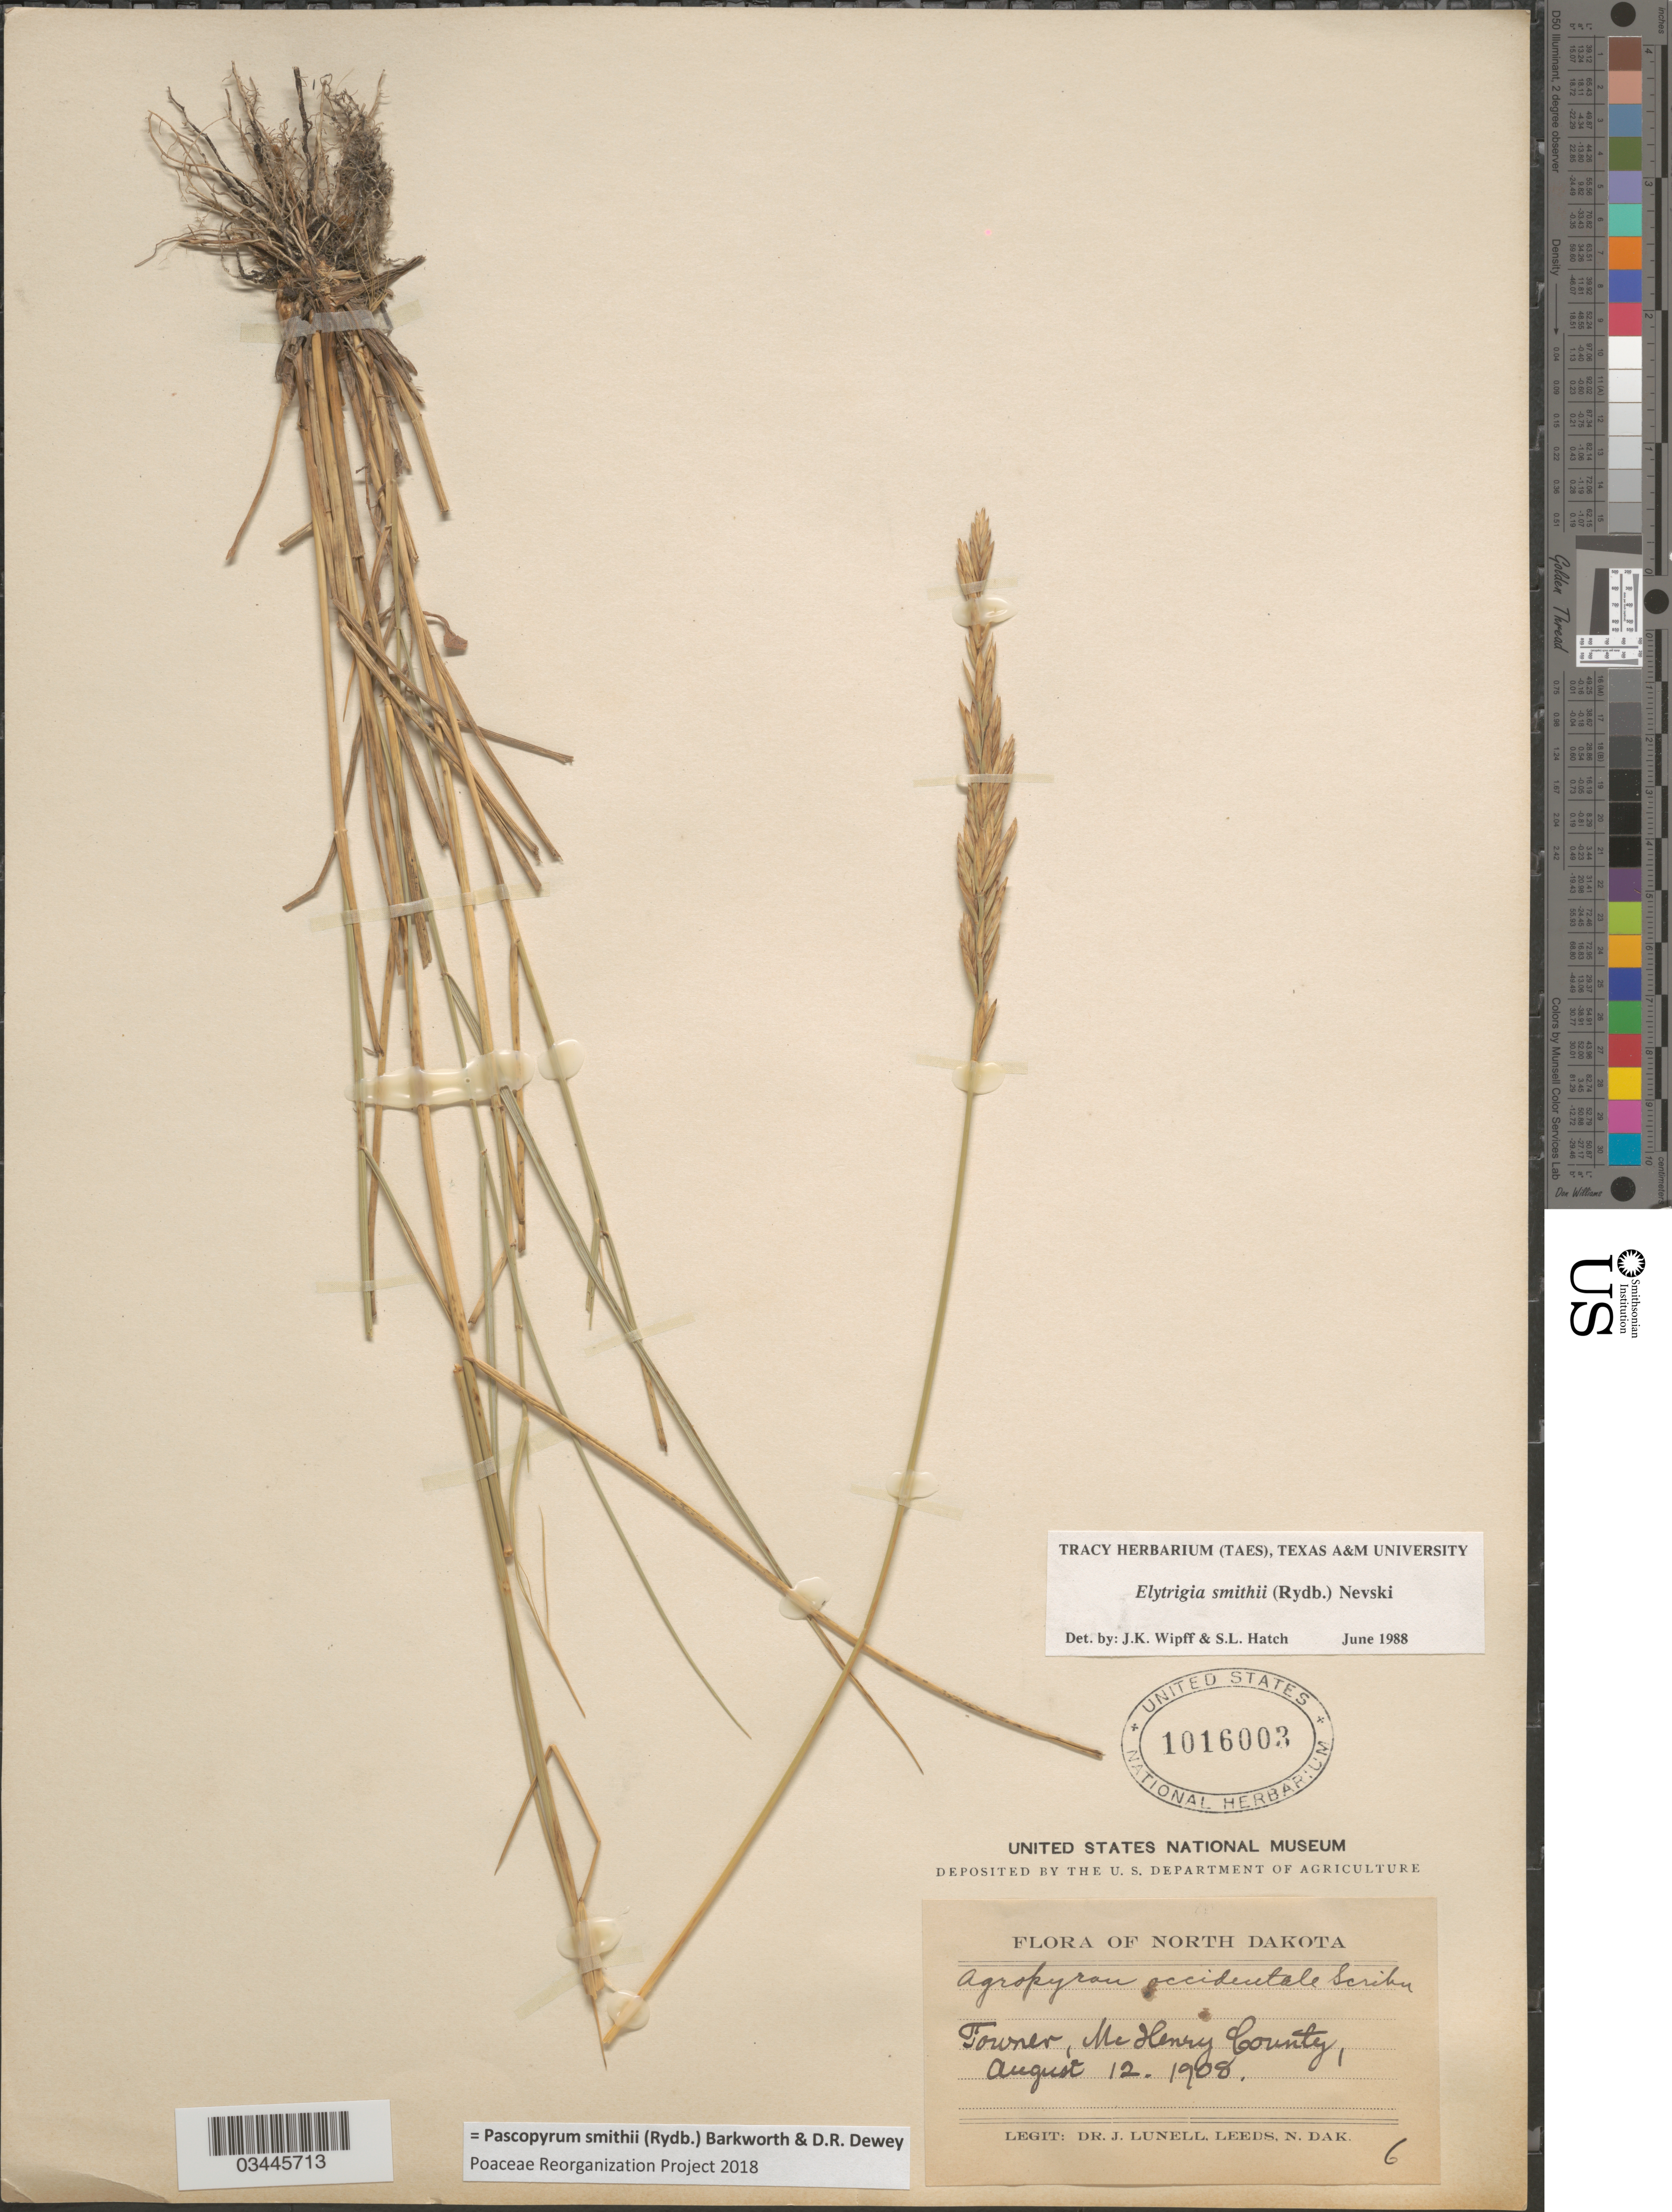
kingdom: Plantae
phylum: Tracheophyta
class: Liliopsida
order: Poales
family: Poaceae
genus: Pascopyrum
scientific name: Pascopyrum smithii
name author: (Rydb.) Barkworth & Dewey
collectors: J. Lunell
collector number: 6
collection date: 1908-08-12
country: United States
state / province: North Dakota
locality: Towner, McHenry County.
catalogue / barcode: US 1016003